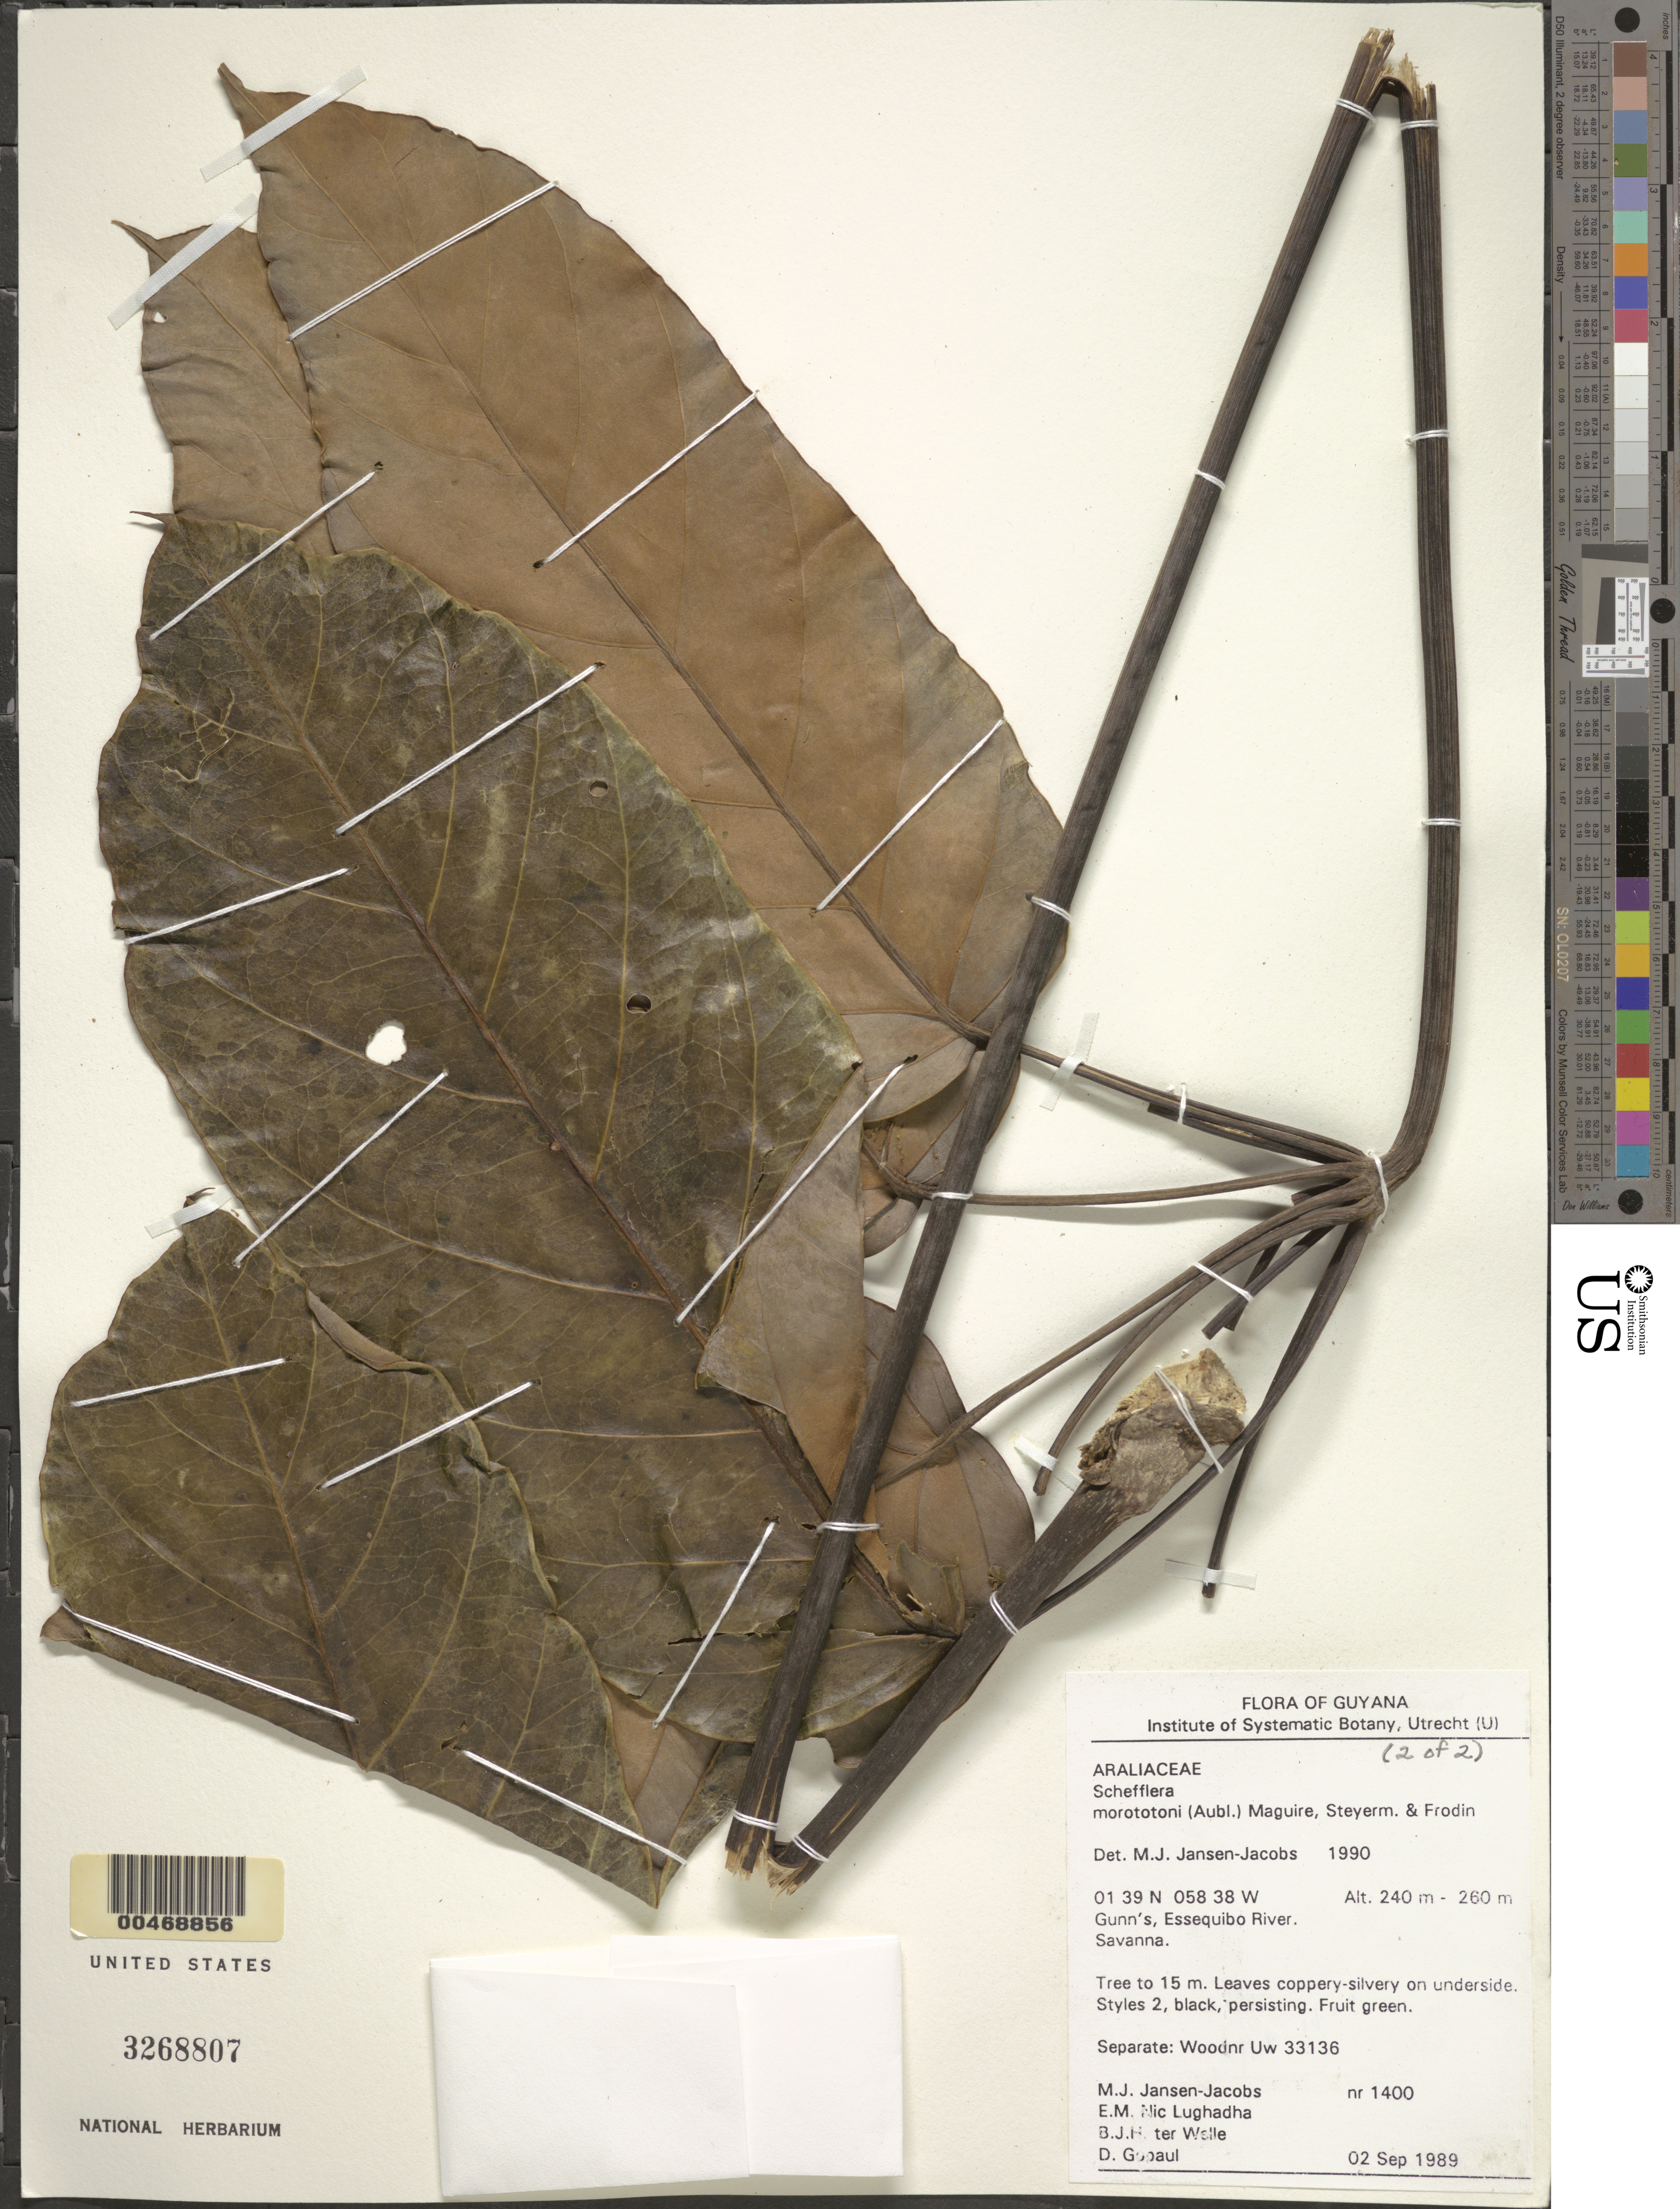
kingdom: Plantae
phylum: Tracheophyta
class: Magnoliopsida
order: Apiales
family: Araliaceae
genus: Schefflera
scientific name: Schefflera morototoni (Aubl.) Maguire, Steyerm. & Frodin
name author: (Aubl.) Maguire et al.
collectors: M. J. Jansen-Jacobs, E. Nic Lughadha, B. Welle & D. Gopaul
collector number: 1400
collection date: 1989-09-02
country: Guyana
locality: Gunn's, Essequibo River.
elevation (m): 240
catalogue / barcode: US 3268807